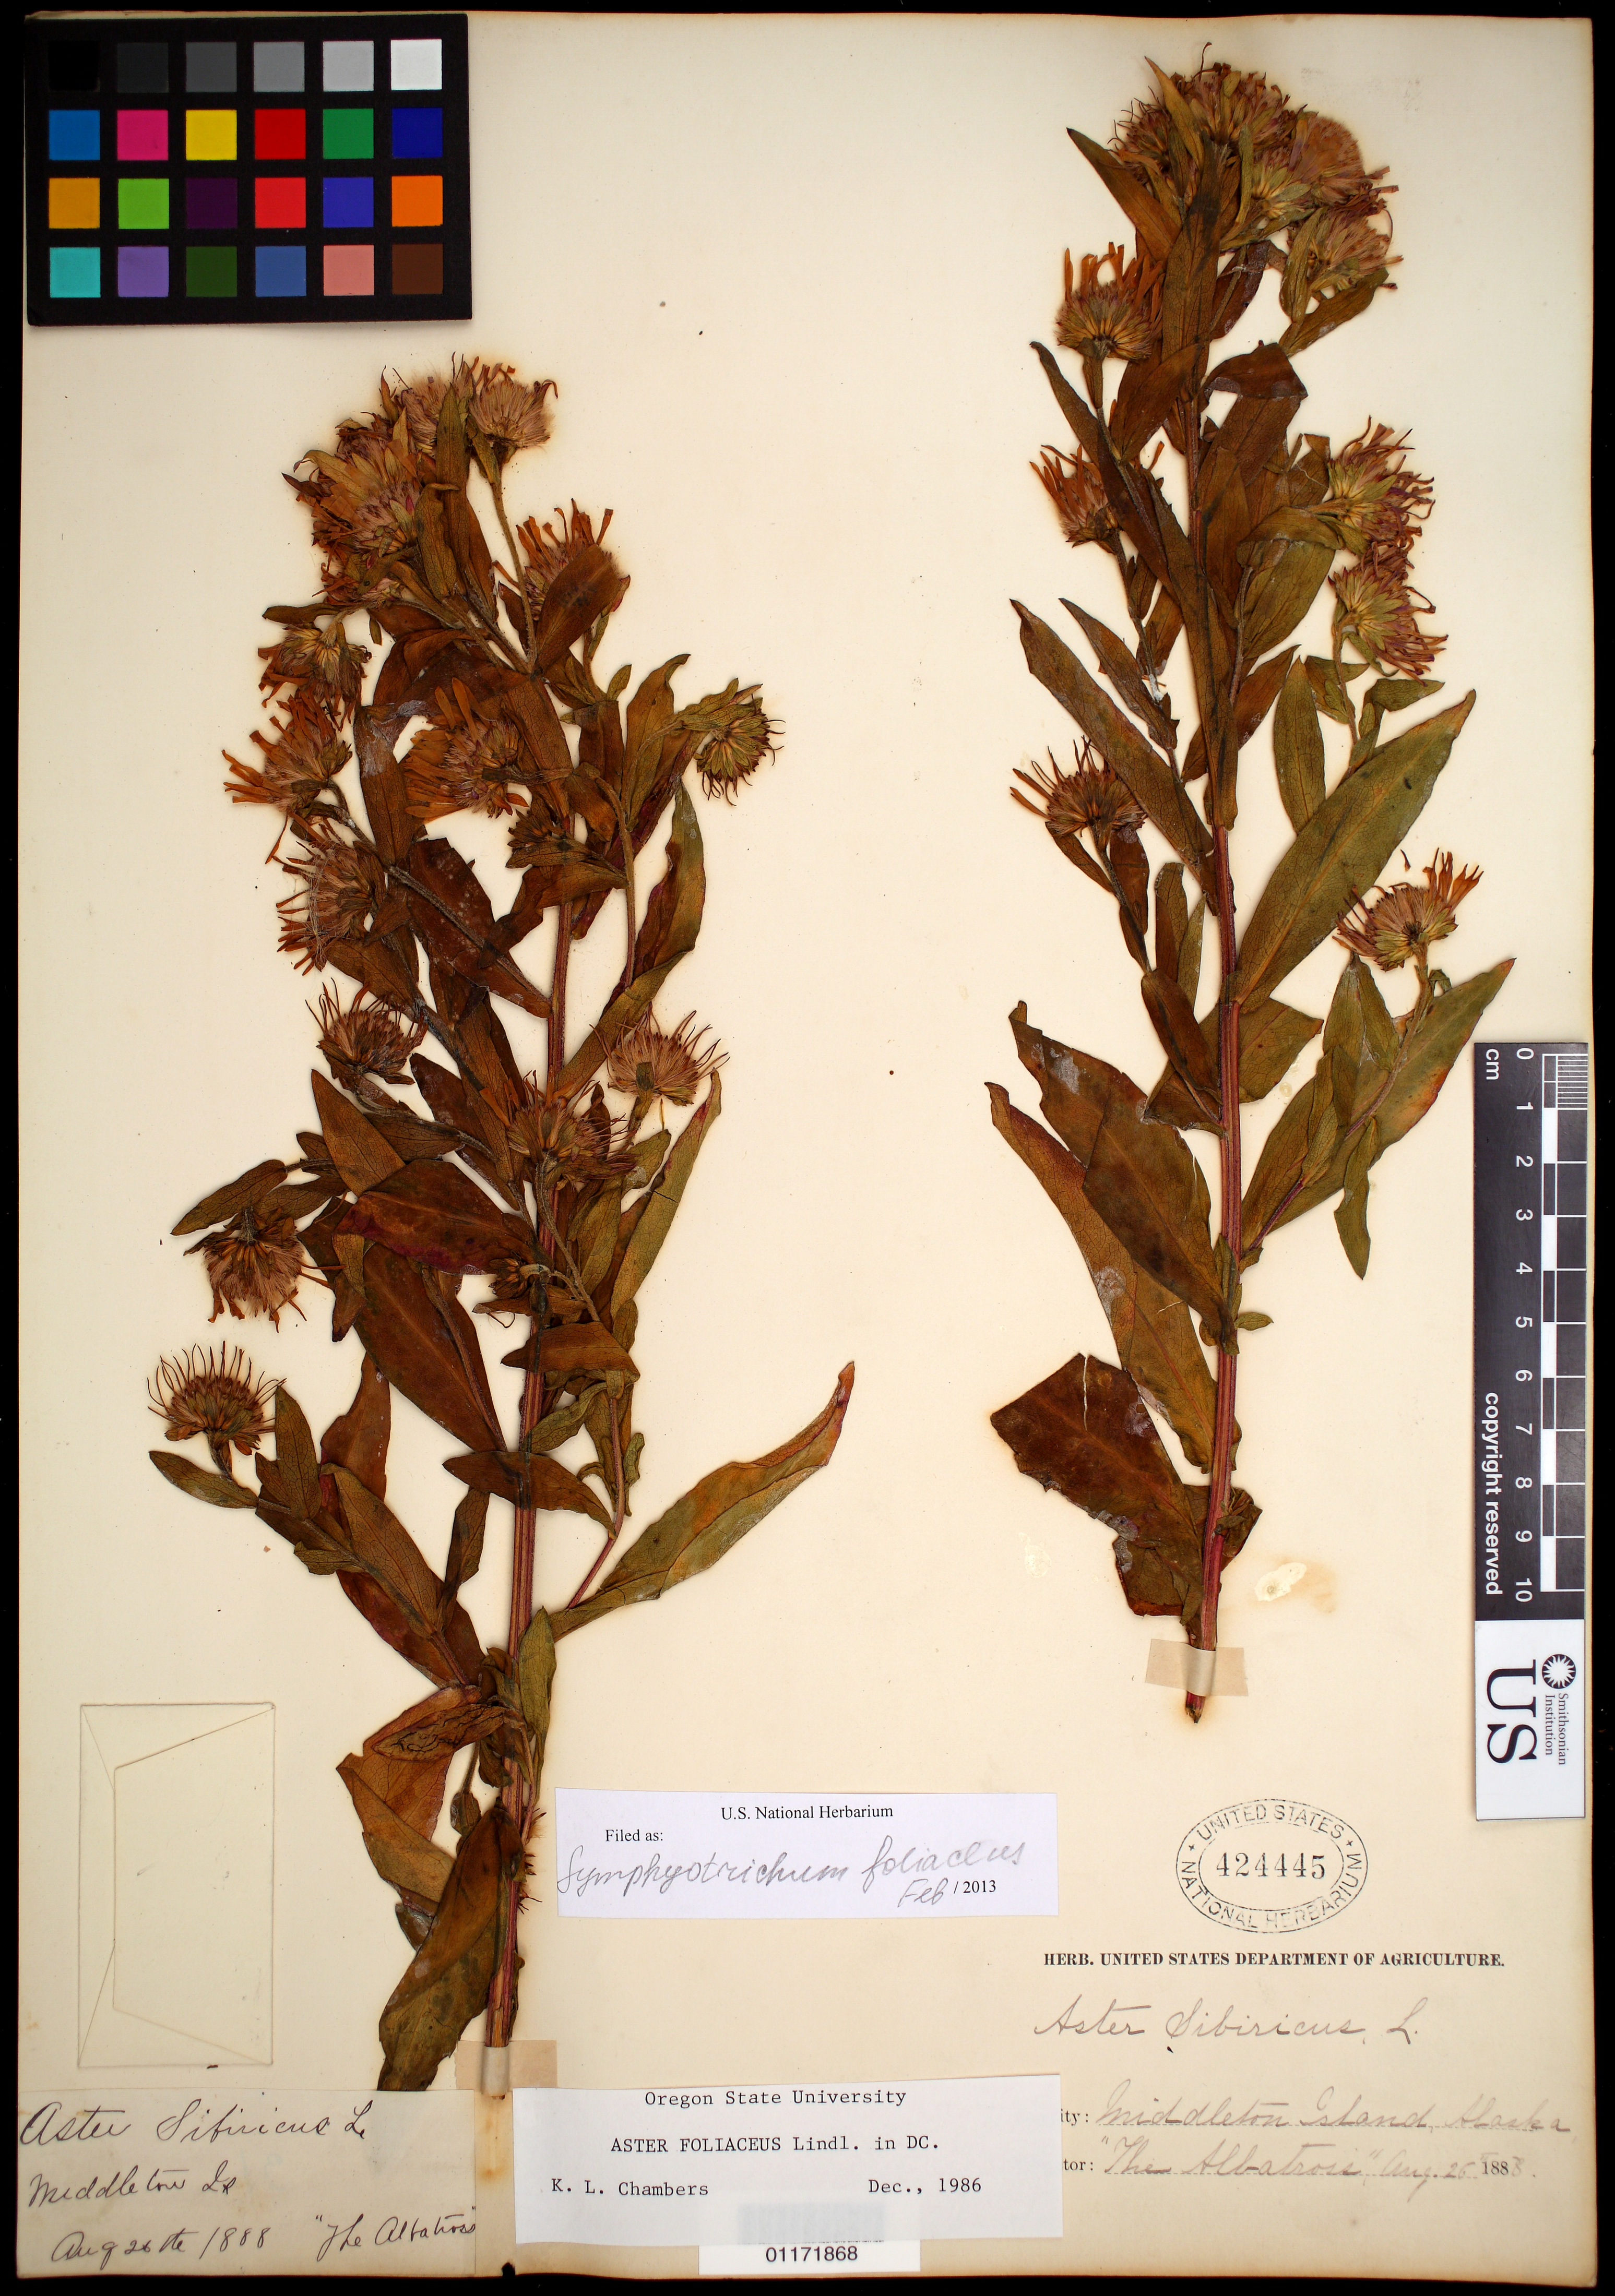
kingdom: Plantae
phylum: Tracheophyta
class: Magnoliopsida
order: Asterales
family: Asteraceae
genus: Symphyotrichum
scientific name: Symphyotrichum foliaceum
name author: (Lindl. ex DC.) G.L. Nesom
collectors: "The Albatross"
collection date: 1888-08-26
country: United States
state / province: Alaska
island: Middleton Island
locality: Midellton Island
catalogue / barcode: US 424445